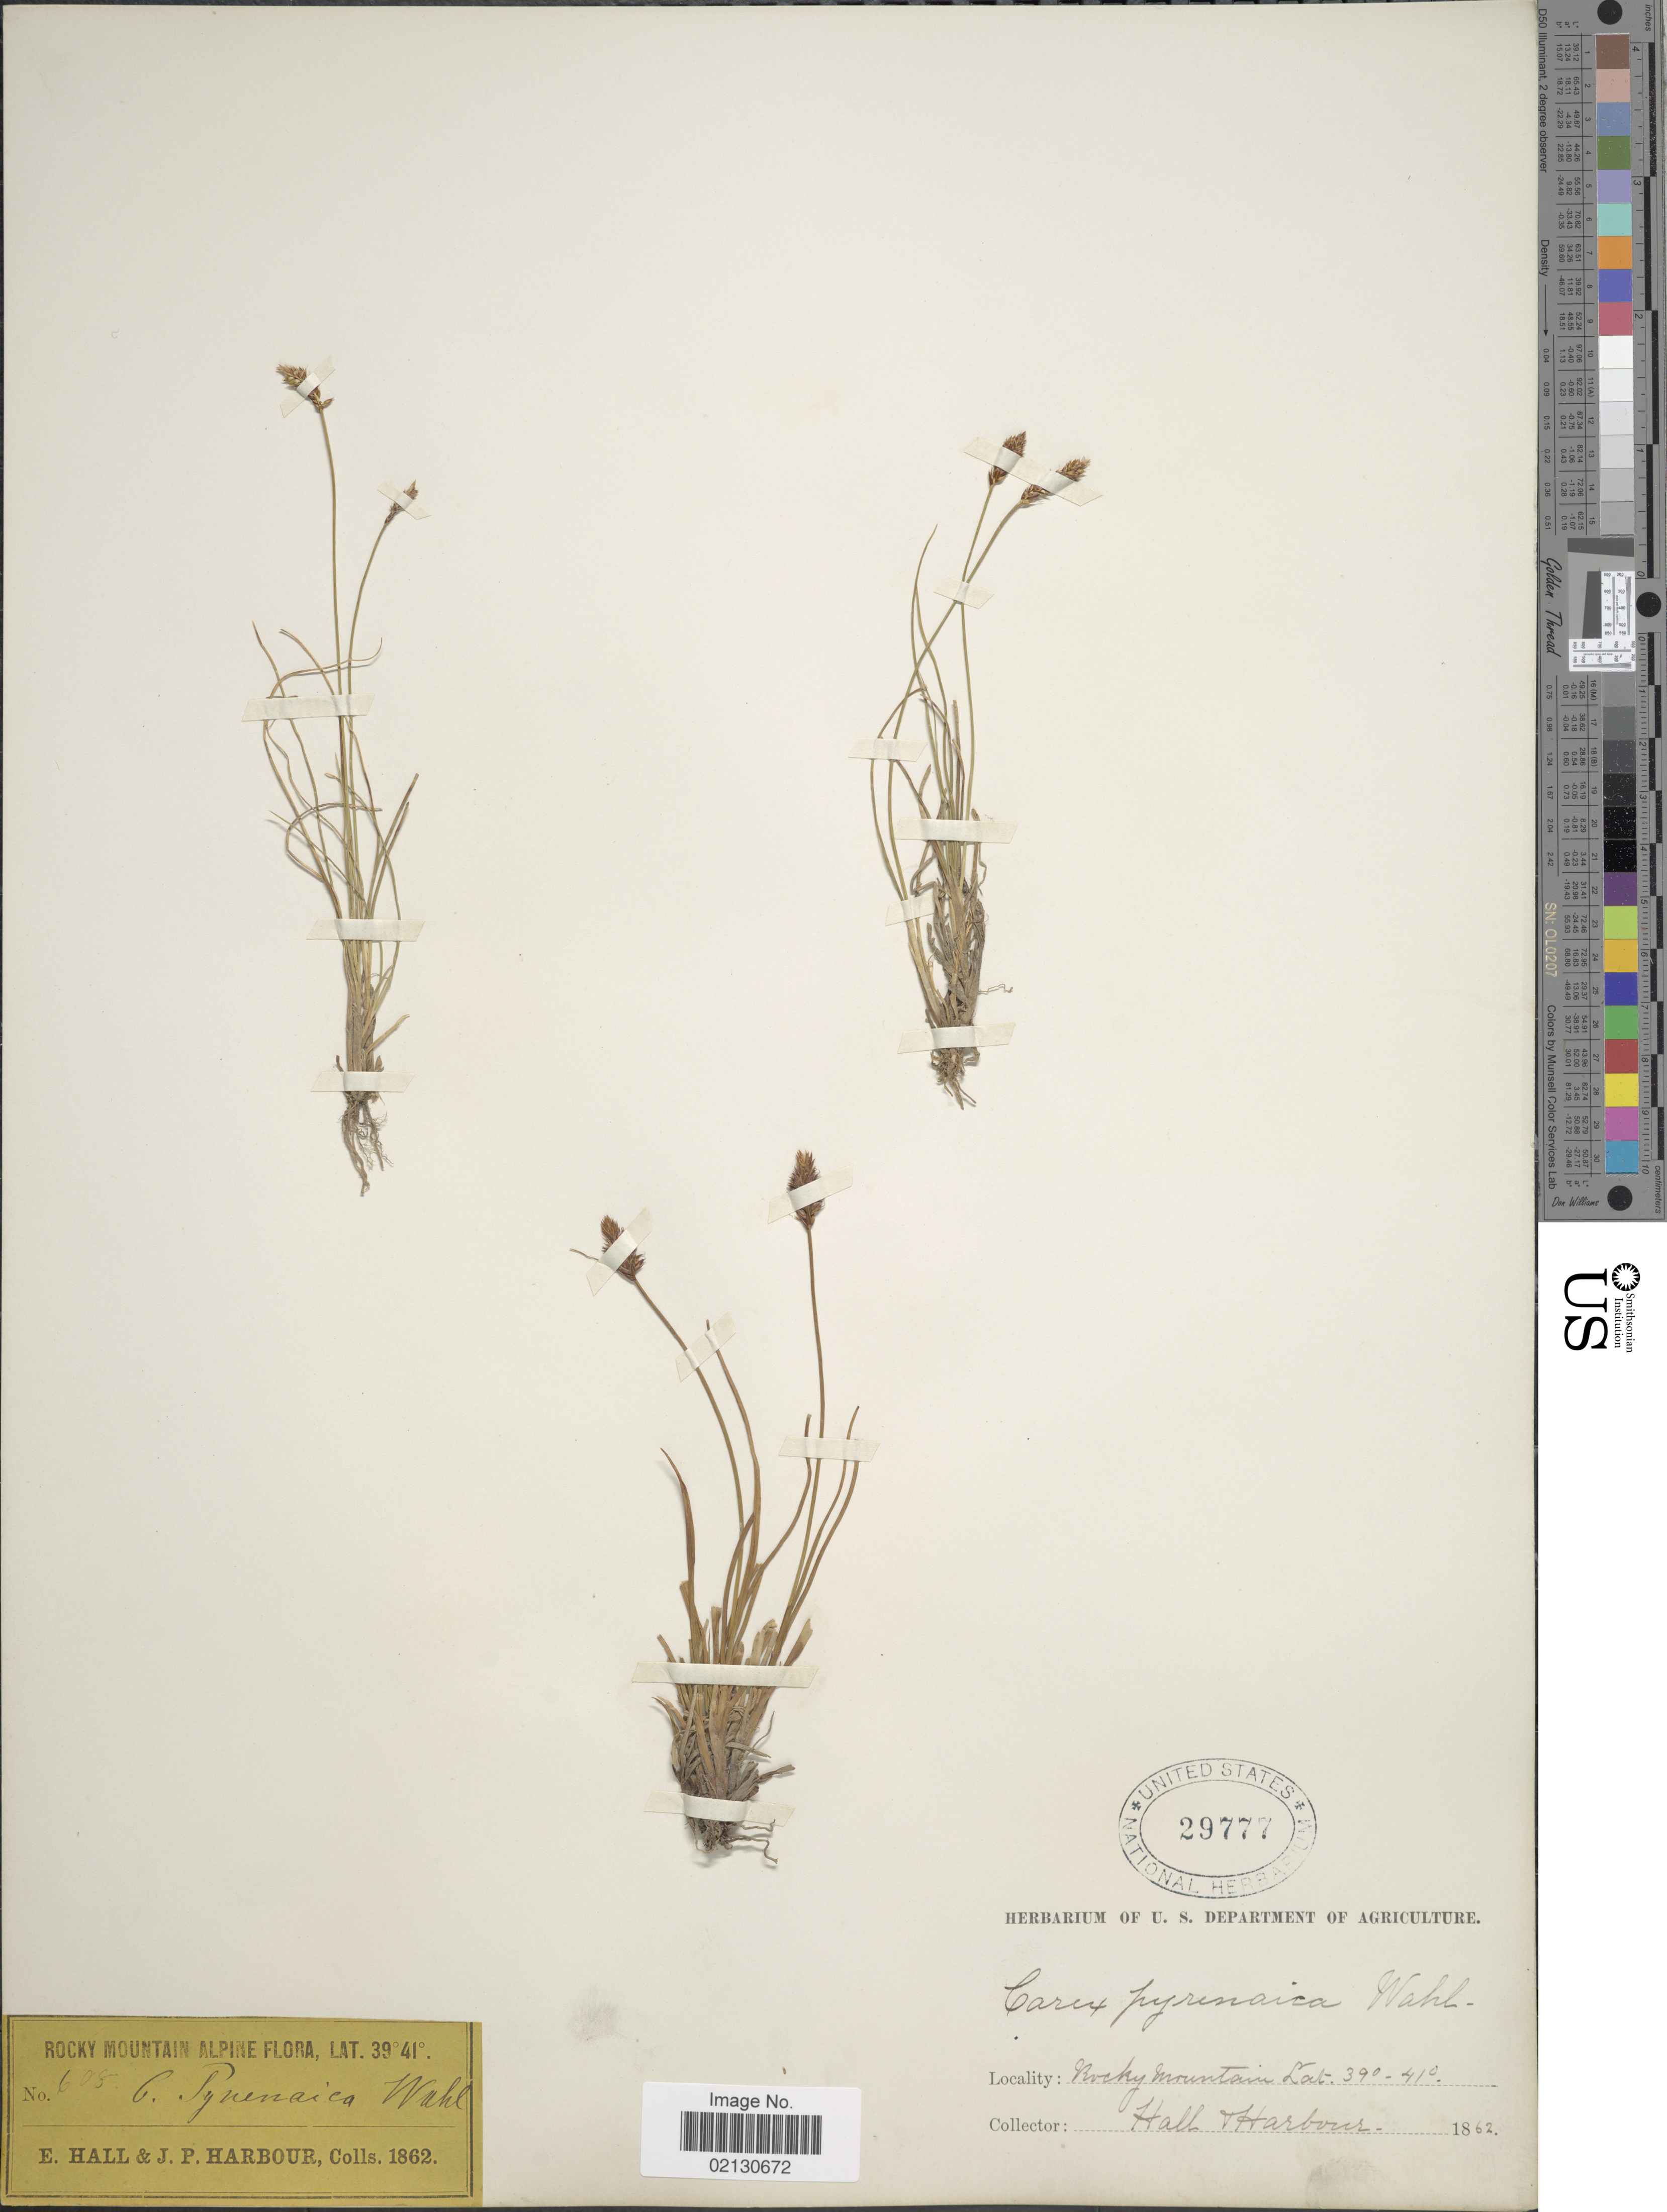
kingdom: Plantae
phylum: Tracheophyta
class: Liliopsida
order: Poales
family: Cyperaceae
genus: Carex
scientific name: Carex micropoda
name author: C.A. Mey.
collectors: E. Hall & J. Harbour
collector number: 608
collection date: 1862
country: United States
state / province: Colorado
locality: Rocky Mtns. Alpine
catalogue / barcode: US 29777